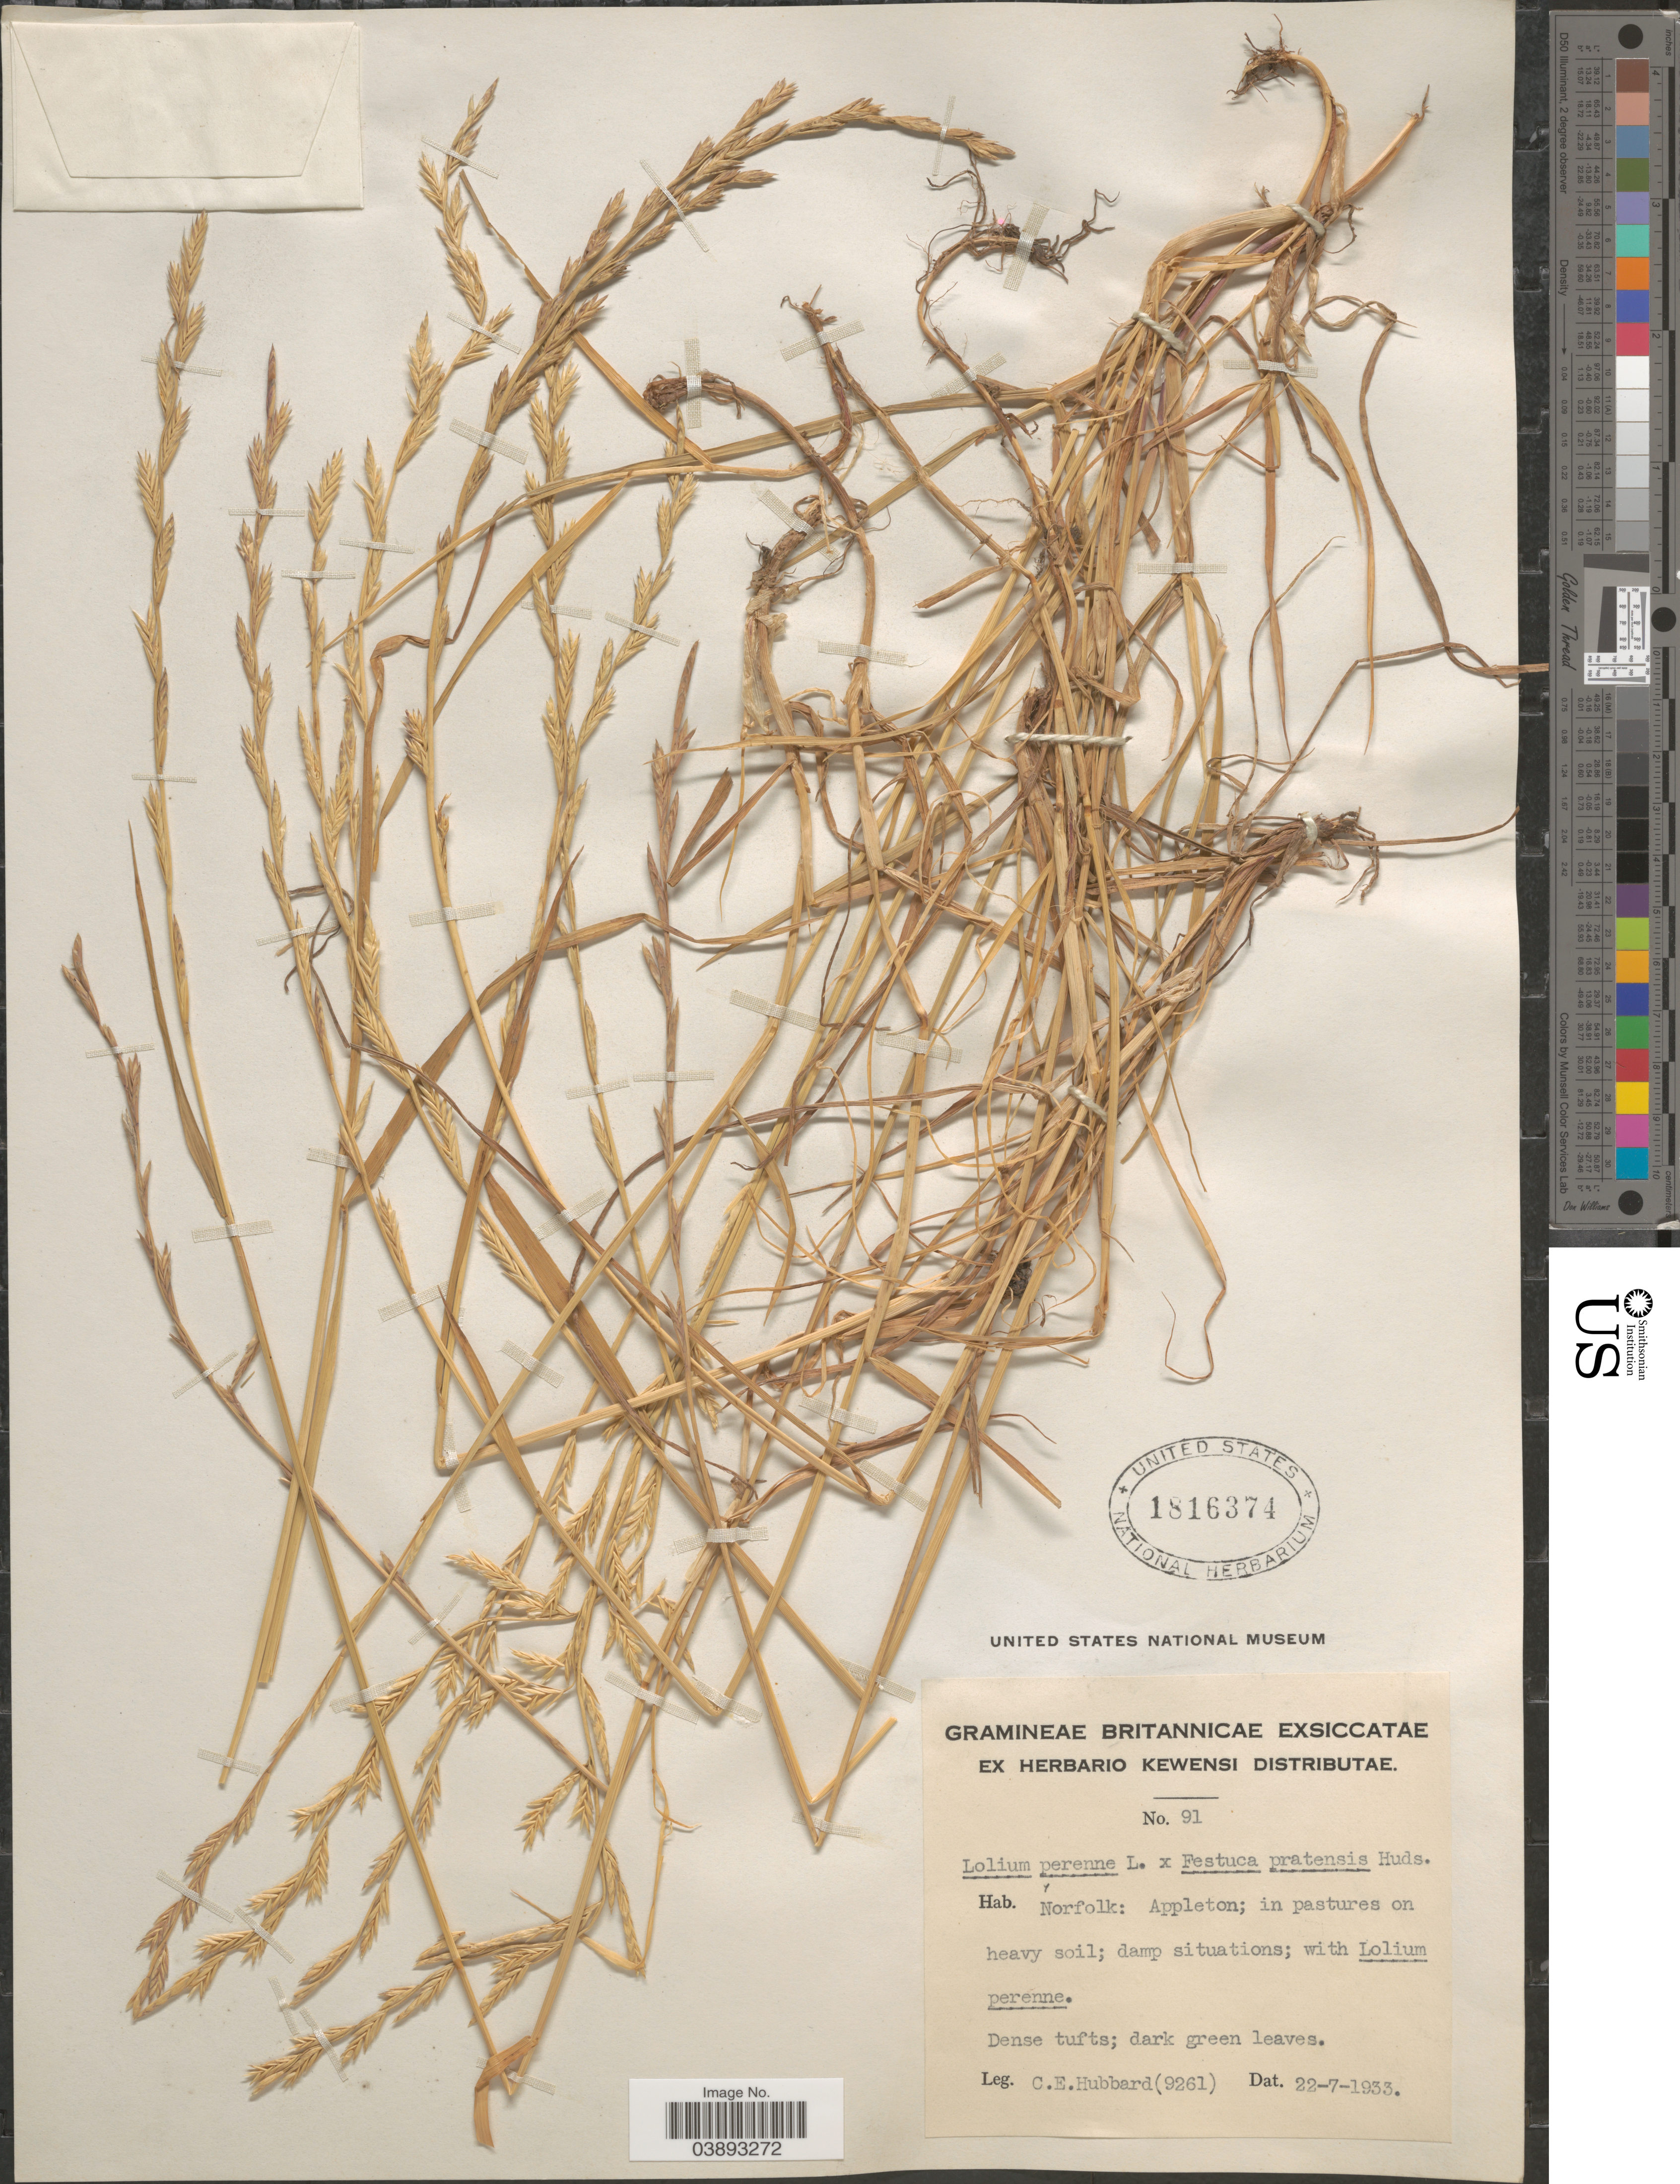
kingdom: Plantae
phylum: Tracheophyta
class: Liliopsida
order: Poales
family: Poaceae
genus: Lolium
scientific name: Lolium perenne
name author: L.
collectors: C. E. Hubbard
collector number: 91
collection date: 1933-07-22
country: United Kingdom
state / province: England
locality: Norfolk: Appleton.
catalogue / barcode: US 1816374